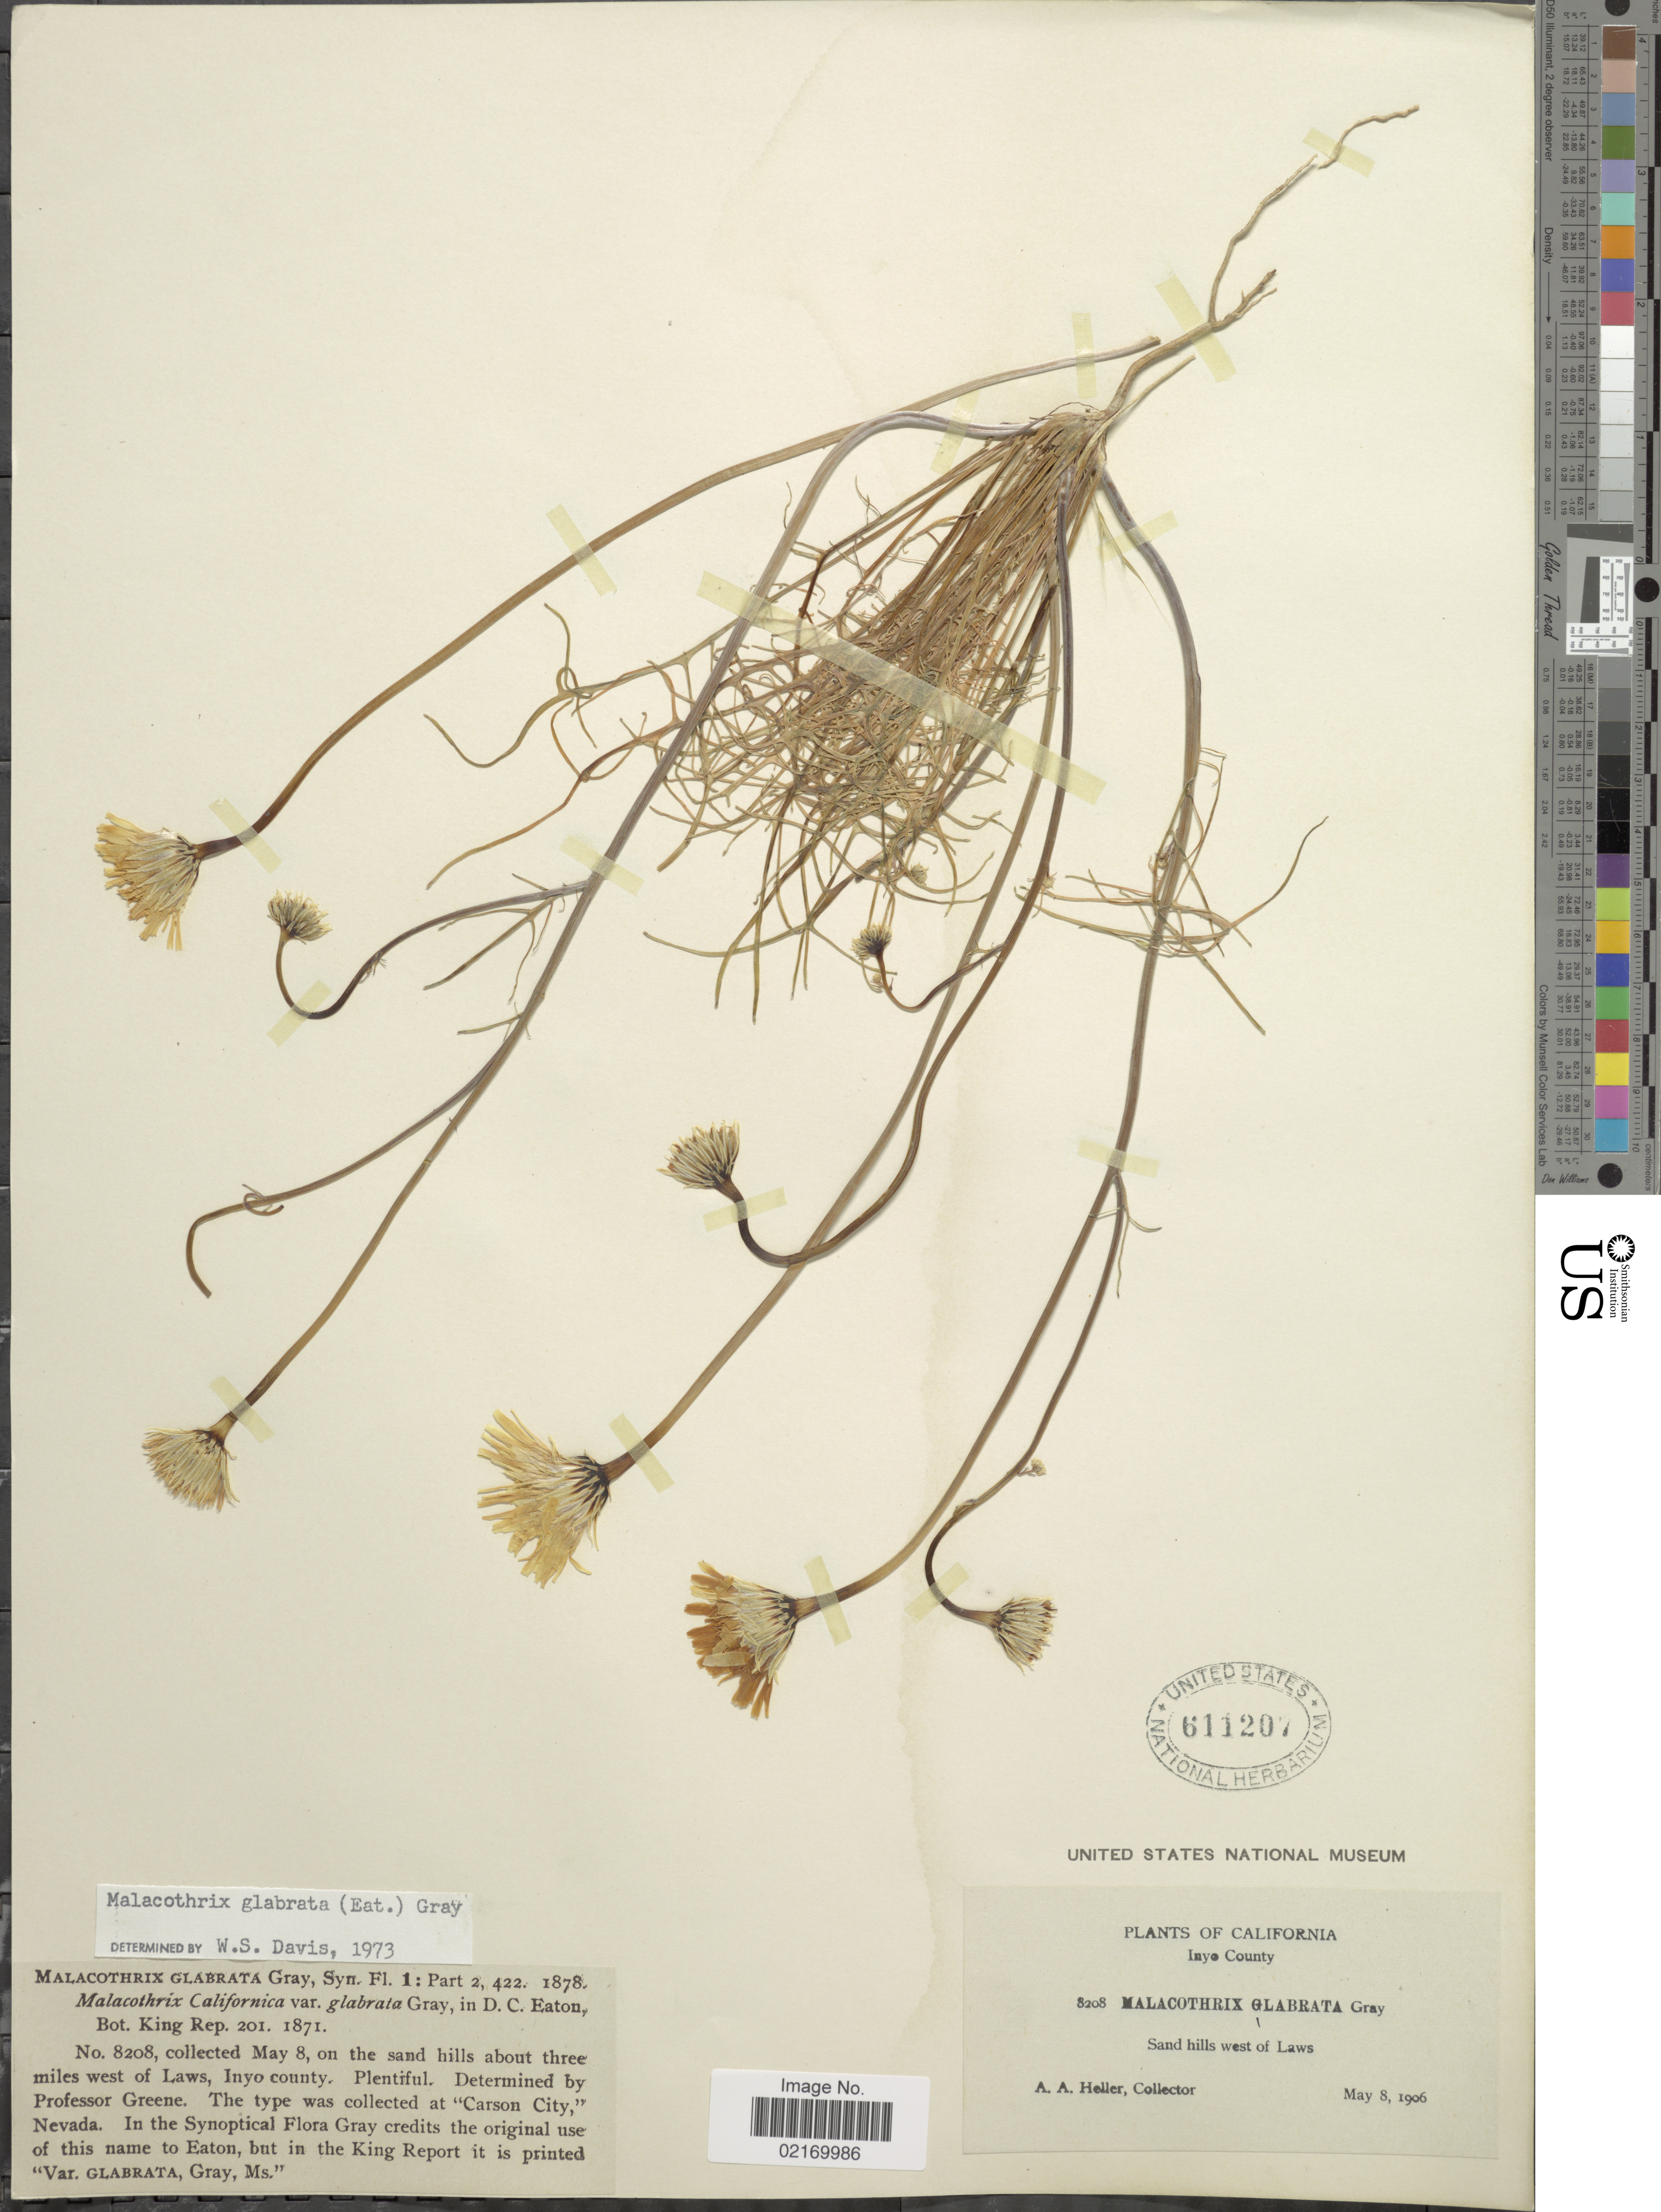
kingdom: Plantae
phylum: Tracheophyta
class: Magnoliopsida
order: Asterales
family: Asteraceae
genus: Malacothrix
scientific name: Malacothrix glabrata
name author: (A. Gray ex D.C. Eaton) A. Gray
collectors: A. A. Heller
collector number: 8208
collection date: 1906-05-08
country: United States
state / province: California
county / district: Inyo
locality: Inyo County, west of Laws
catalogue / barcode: US 611207